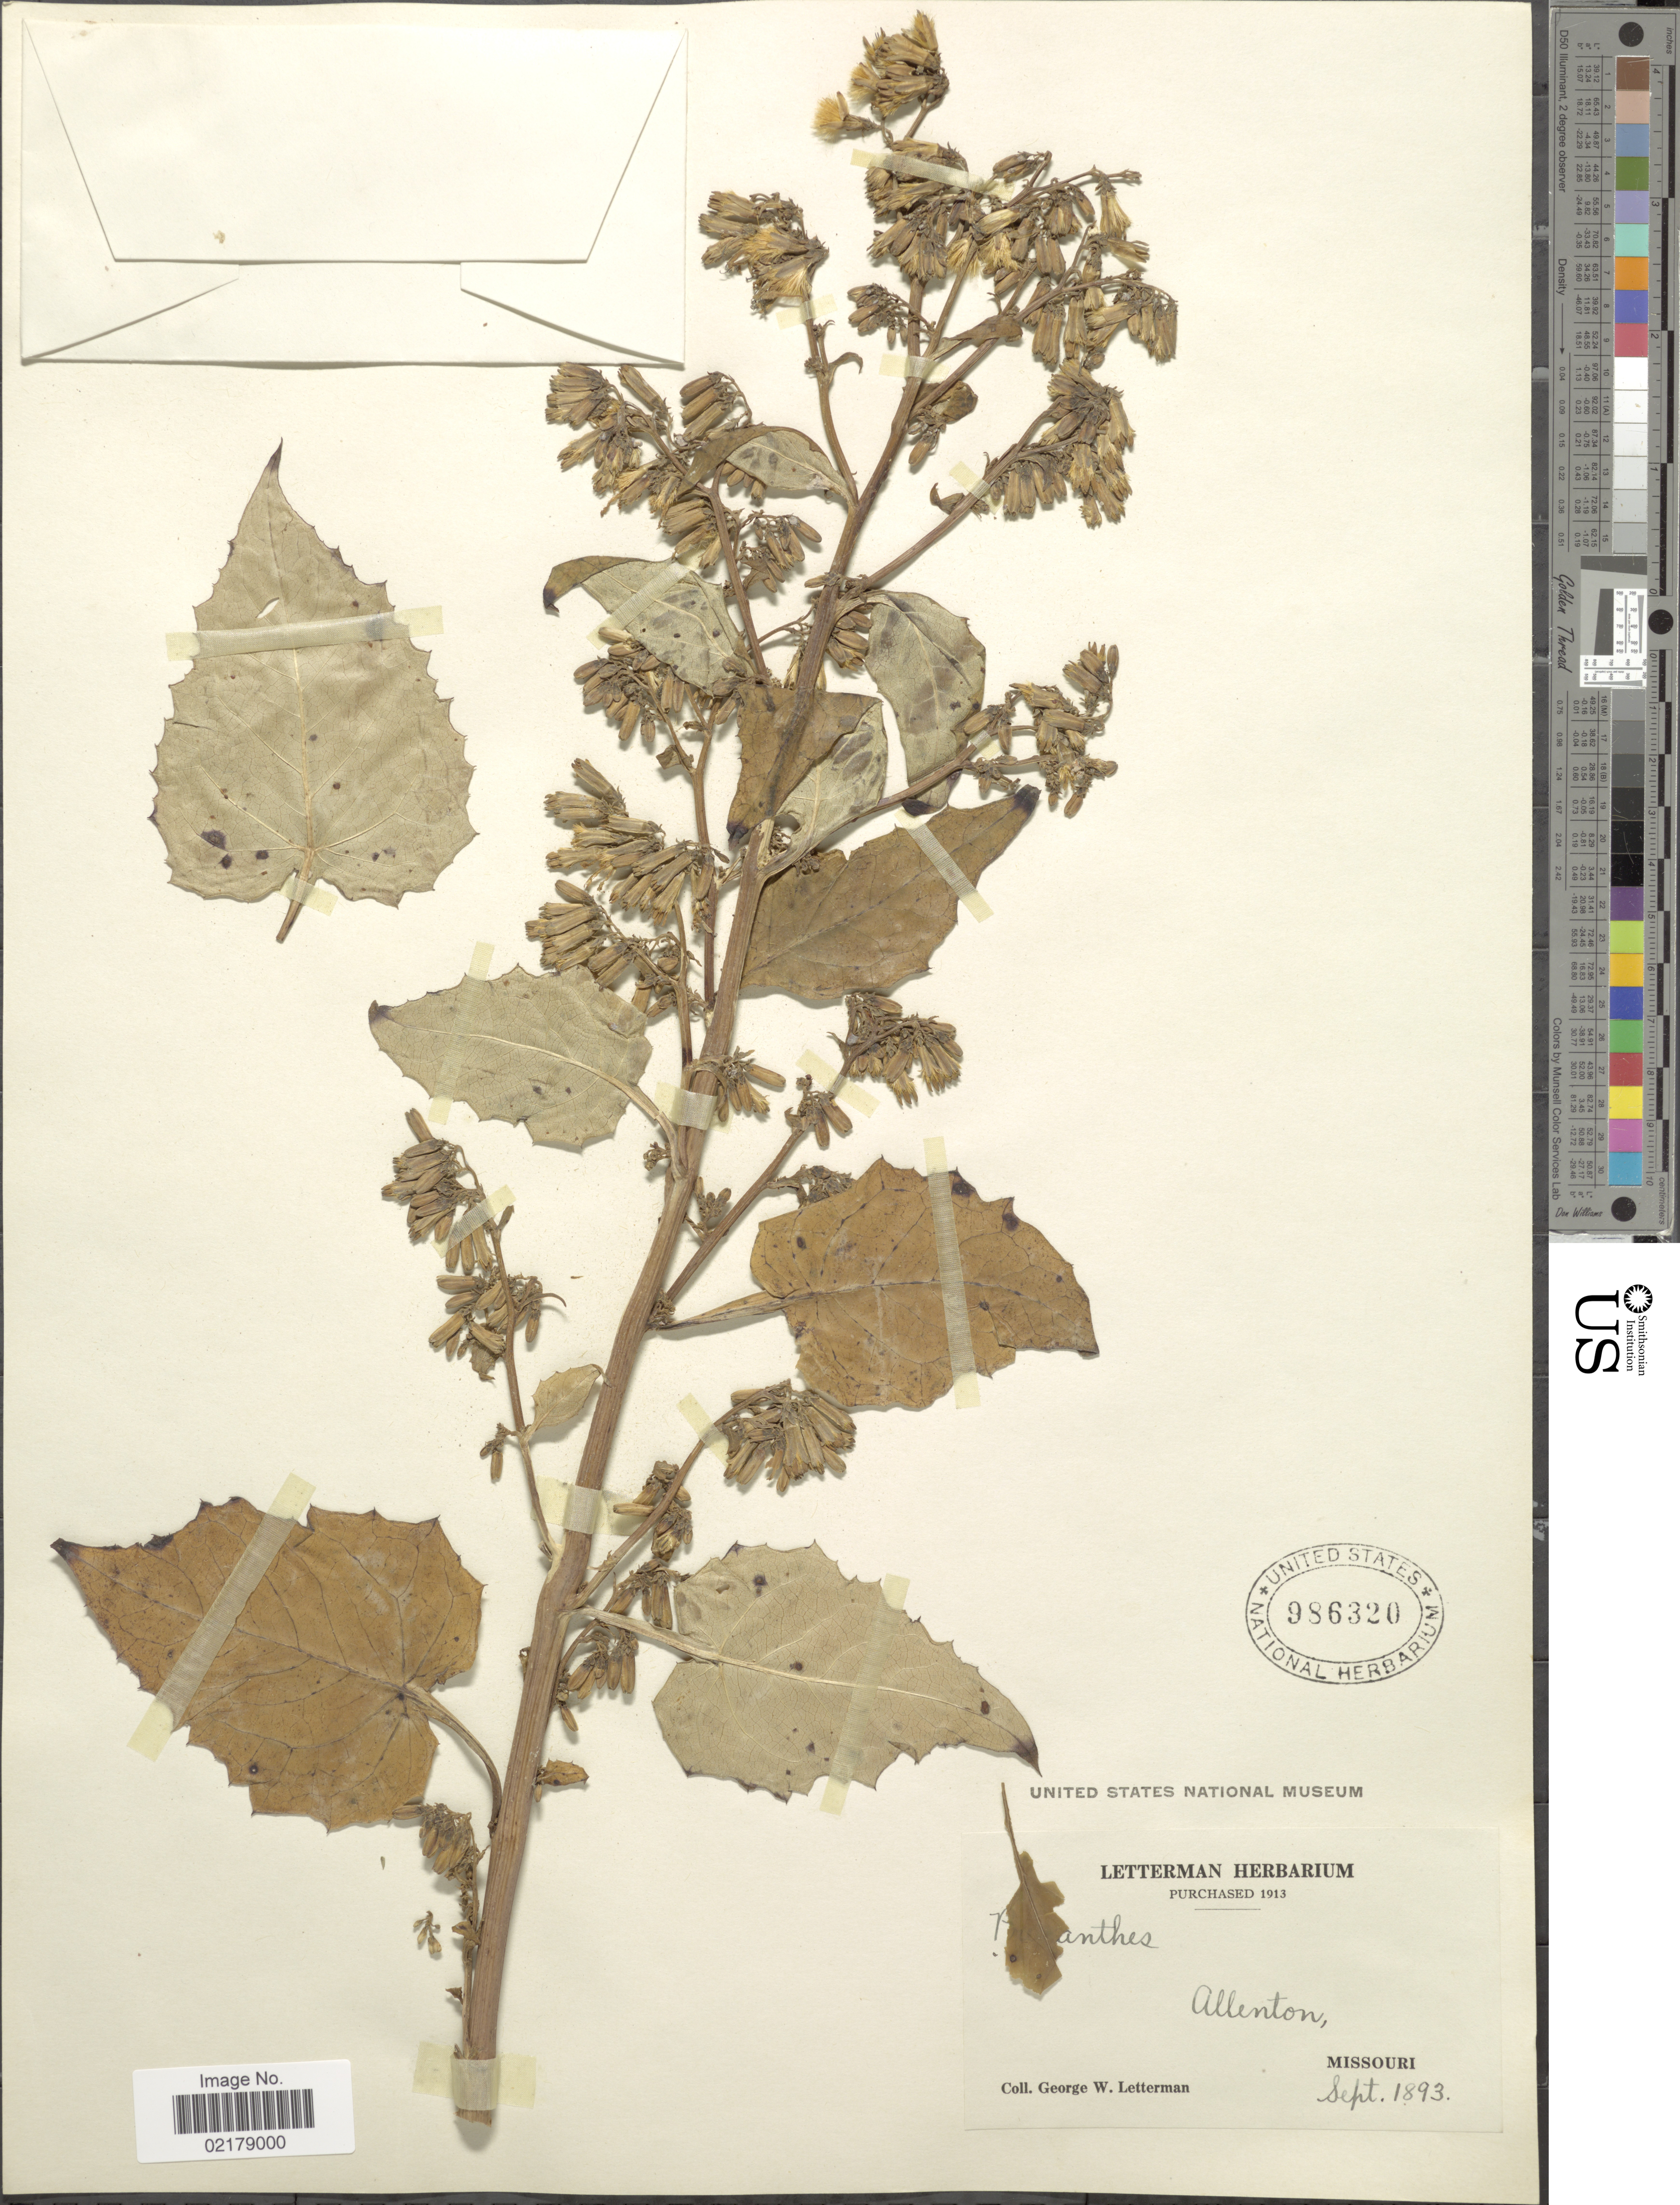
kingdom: Plantae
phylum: Tracheophyta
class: Magnoliopsida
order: Asterales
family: Asteraceae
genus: Nabalus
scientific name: Nabalus altissimus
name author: (L.) Hook.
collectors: G. W. Letterman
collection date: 1893-09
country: United States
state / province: Missouri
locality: Allenton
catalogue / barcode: US 986320